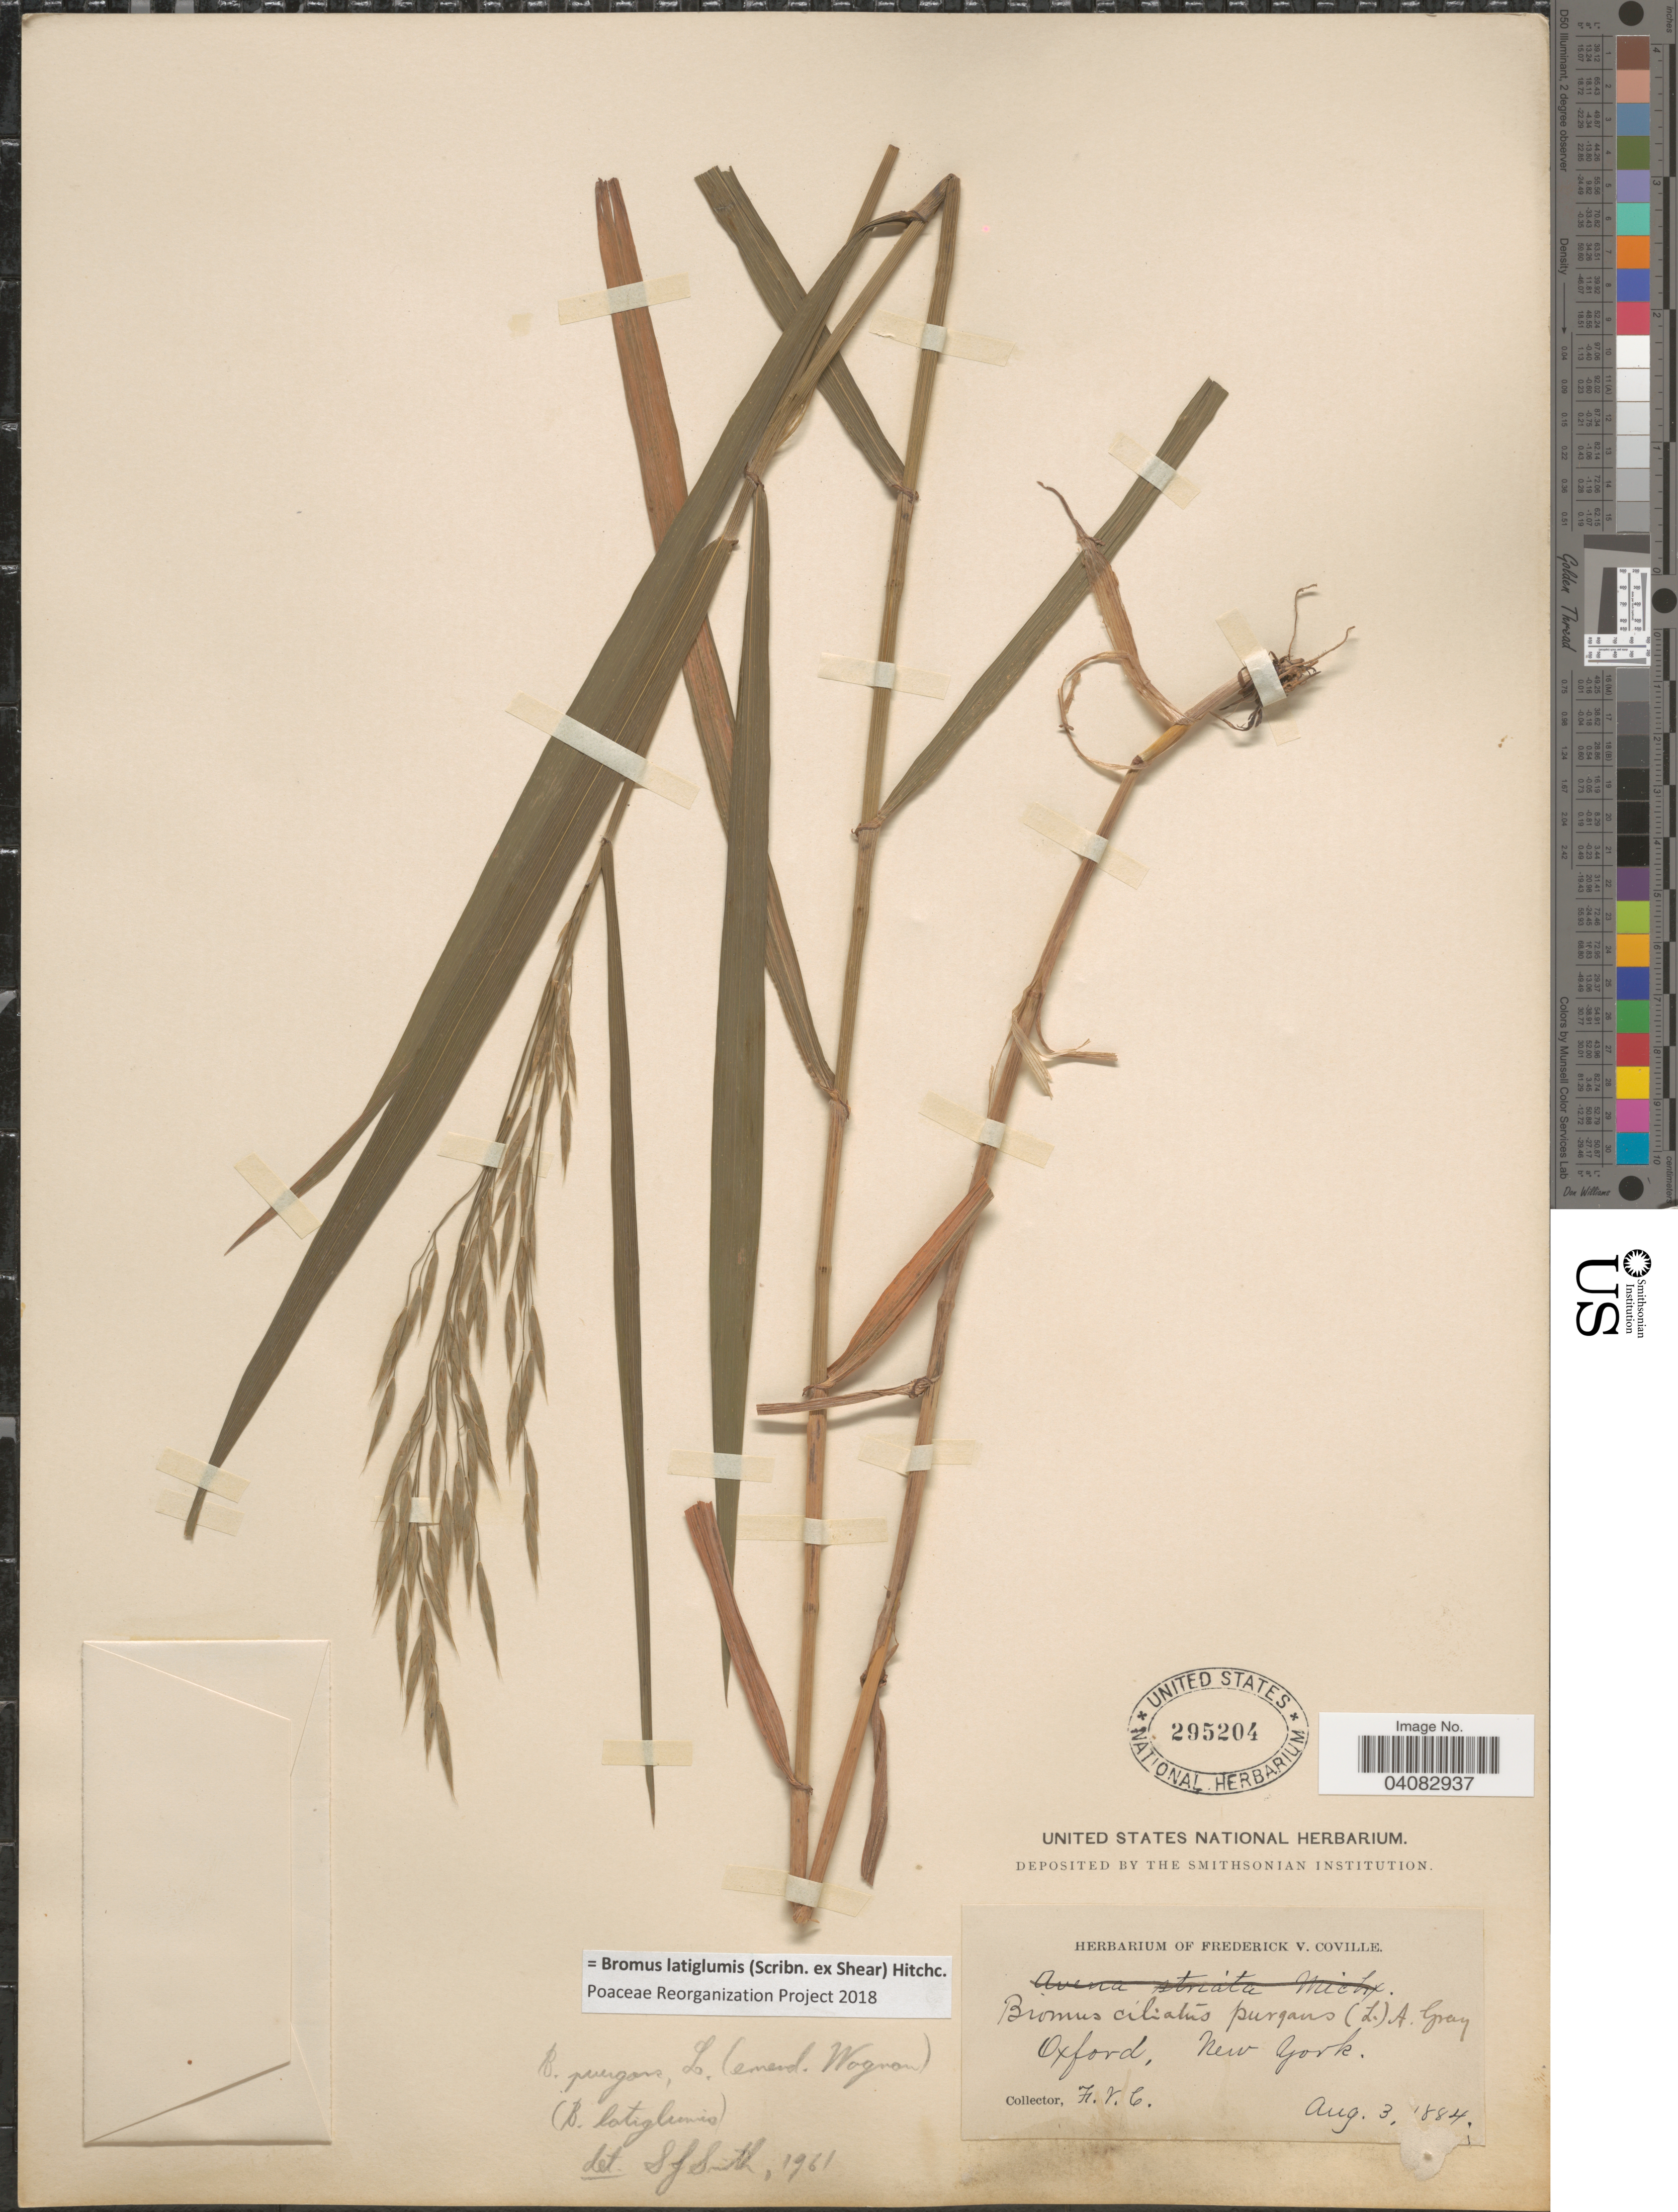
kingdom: Plantae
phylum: Tracheophyta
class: Liliopsida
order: Poales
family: Poaceae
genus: Bromus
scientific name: Bromus latiglumis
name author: (Scribn. ex Shear) Hitchc.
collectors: F. V. Coville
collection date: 1884-08-03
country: United States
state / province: New York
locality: Oxford.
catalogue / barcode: US 295204